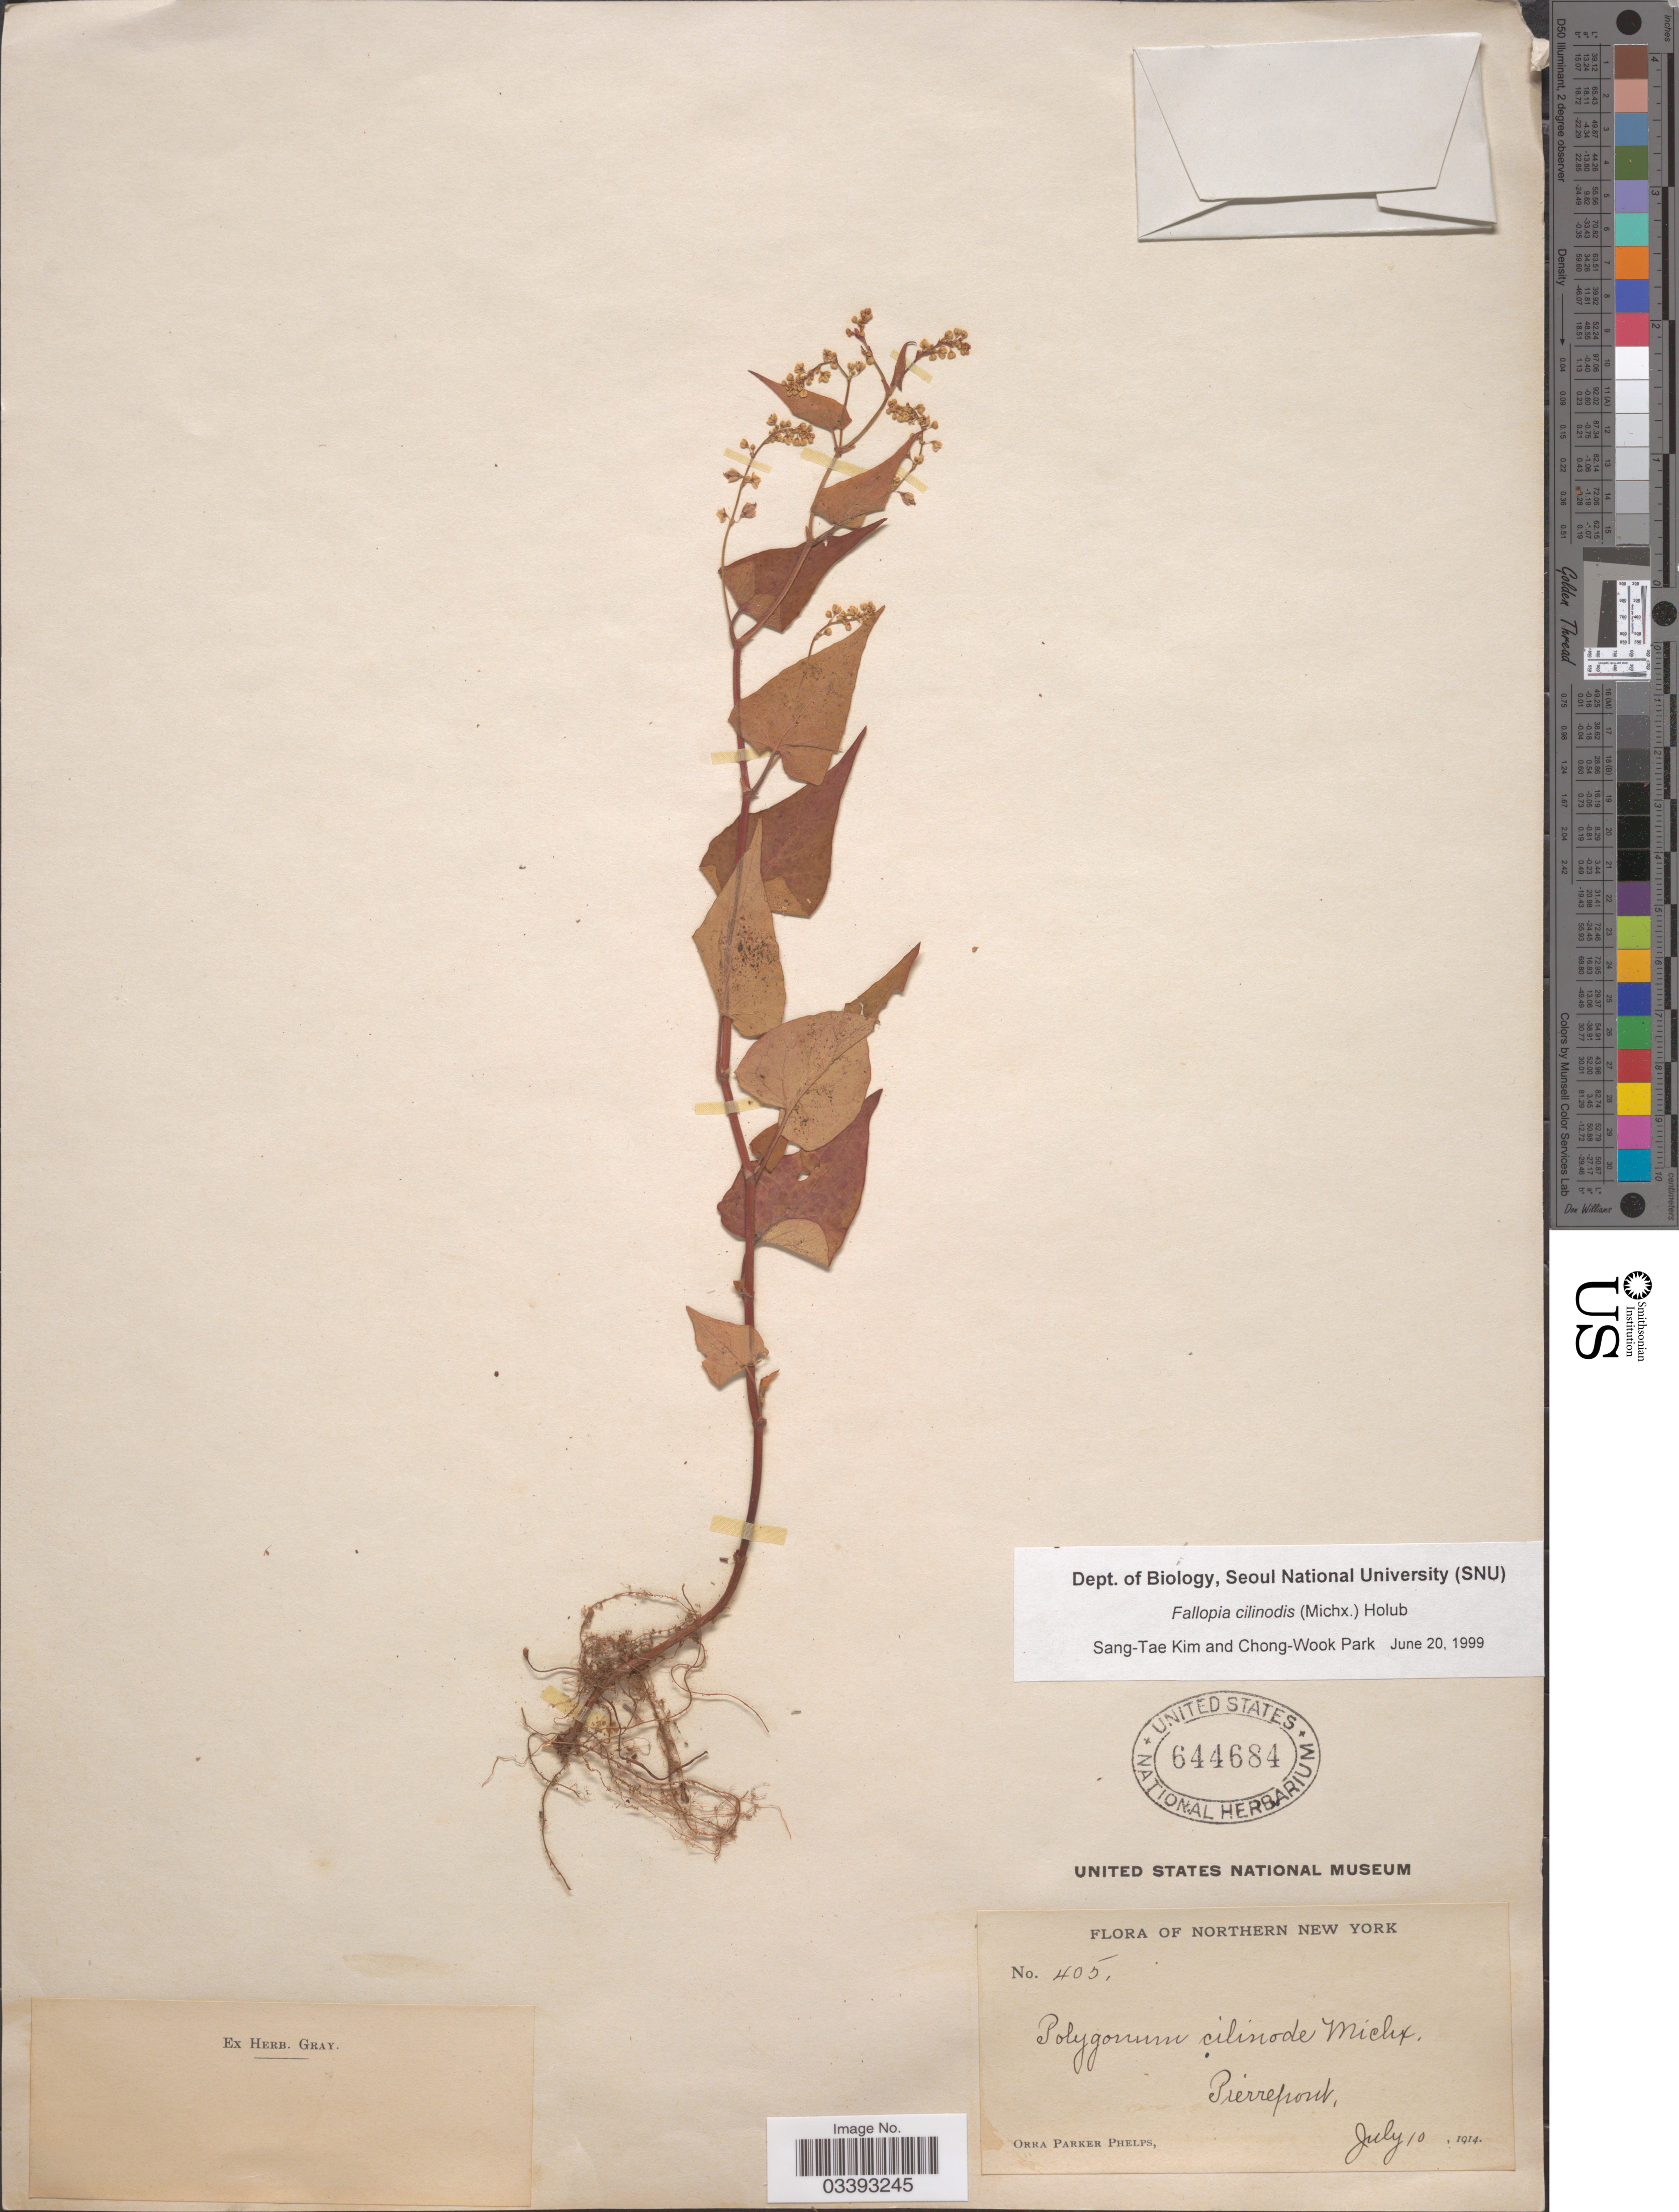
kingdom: Plantae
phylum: Tracheophyta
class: Magnoliopsida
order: Caryophyllales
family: Polygonaceae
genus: Fallopia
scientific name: Fallopia cilinodis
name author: (Michx.) Holub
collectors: O. P. Phelps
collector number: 405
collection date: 1914-07-10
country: United States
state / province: New York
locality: Northern New York. Pierrepont.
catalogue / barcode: US 644684